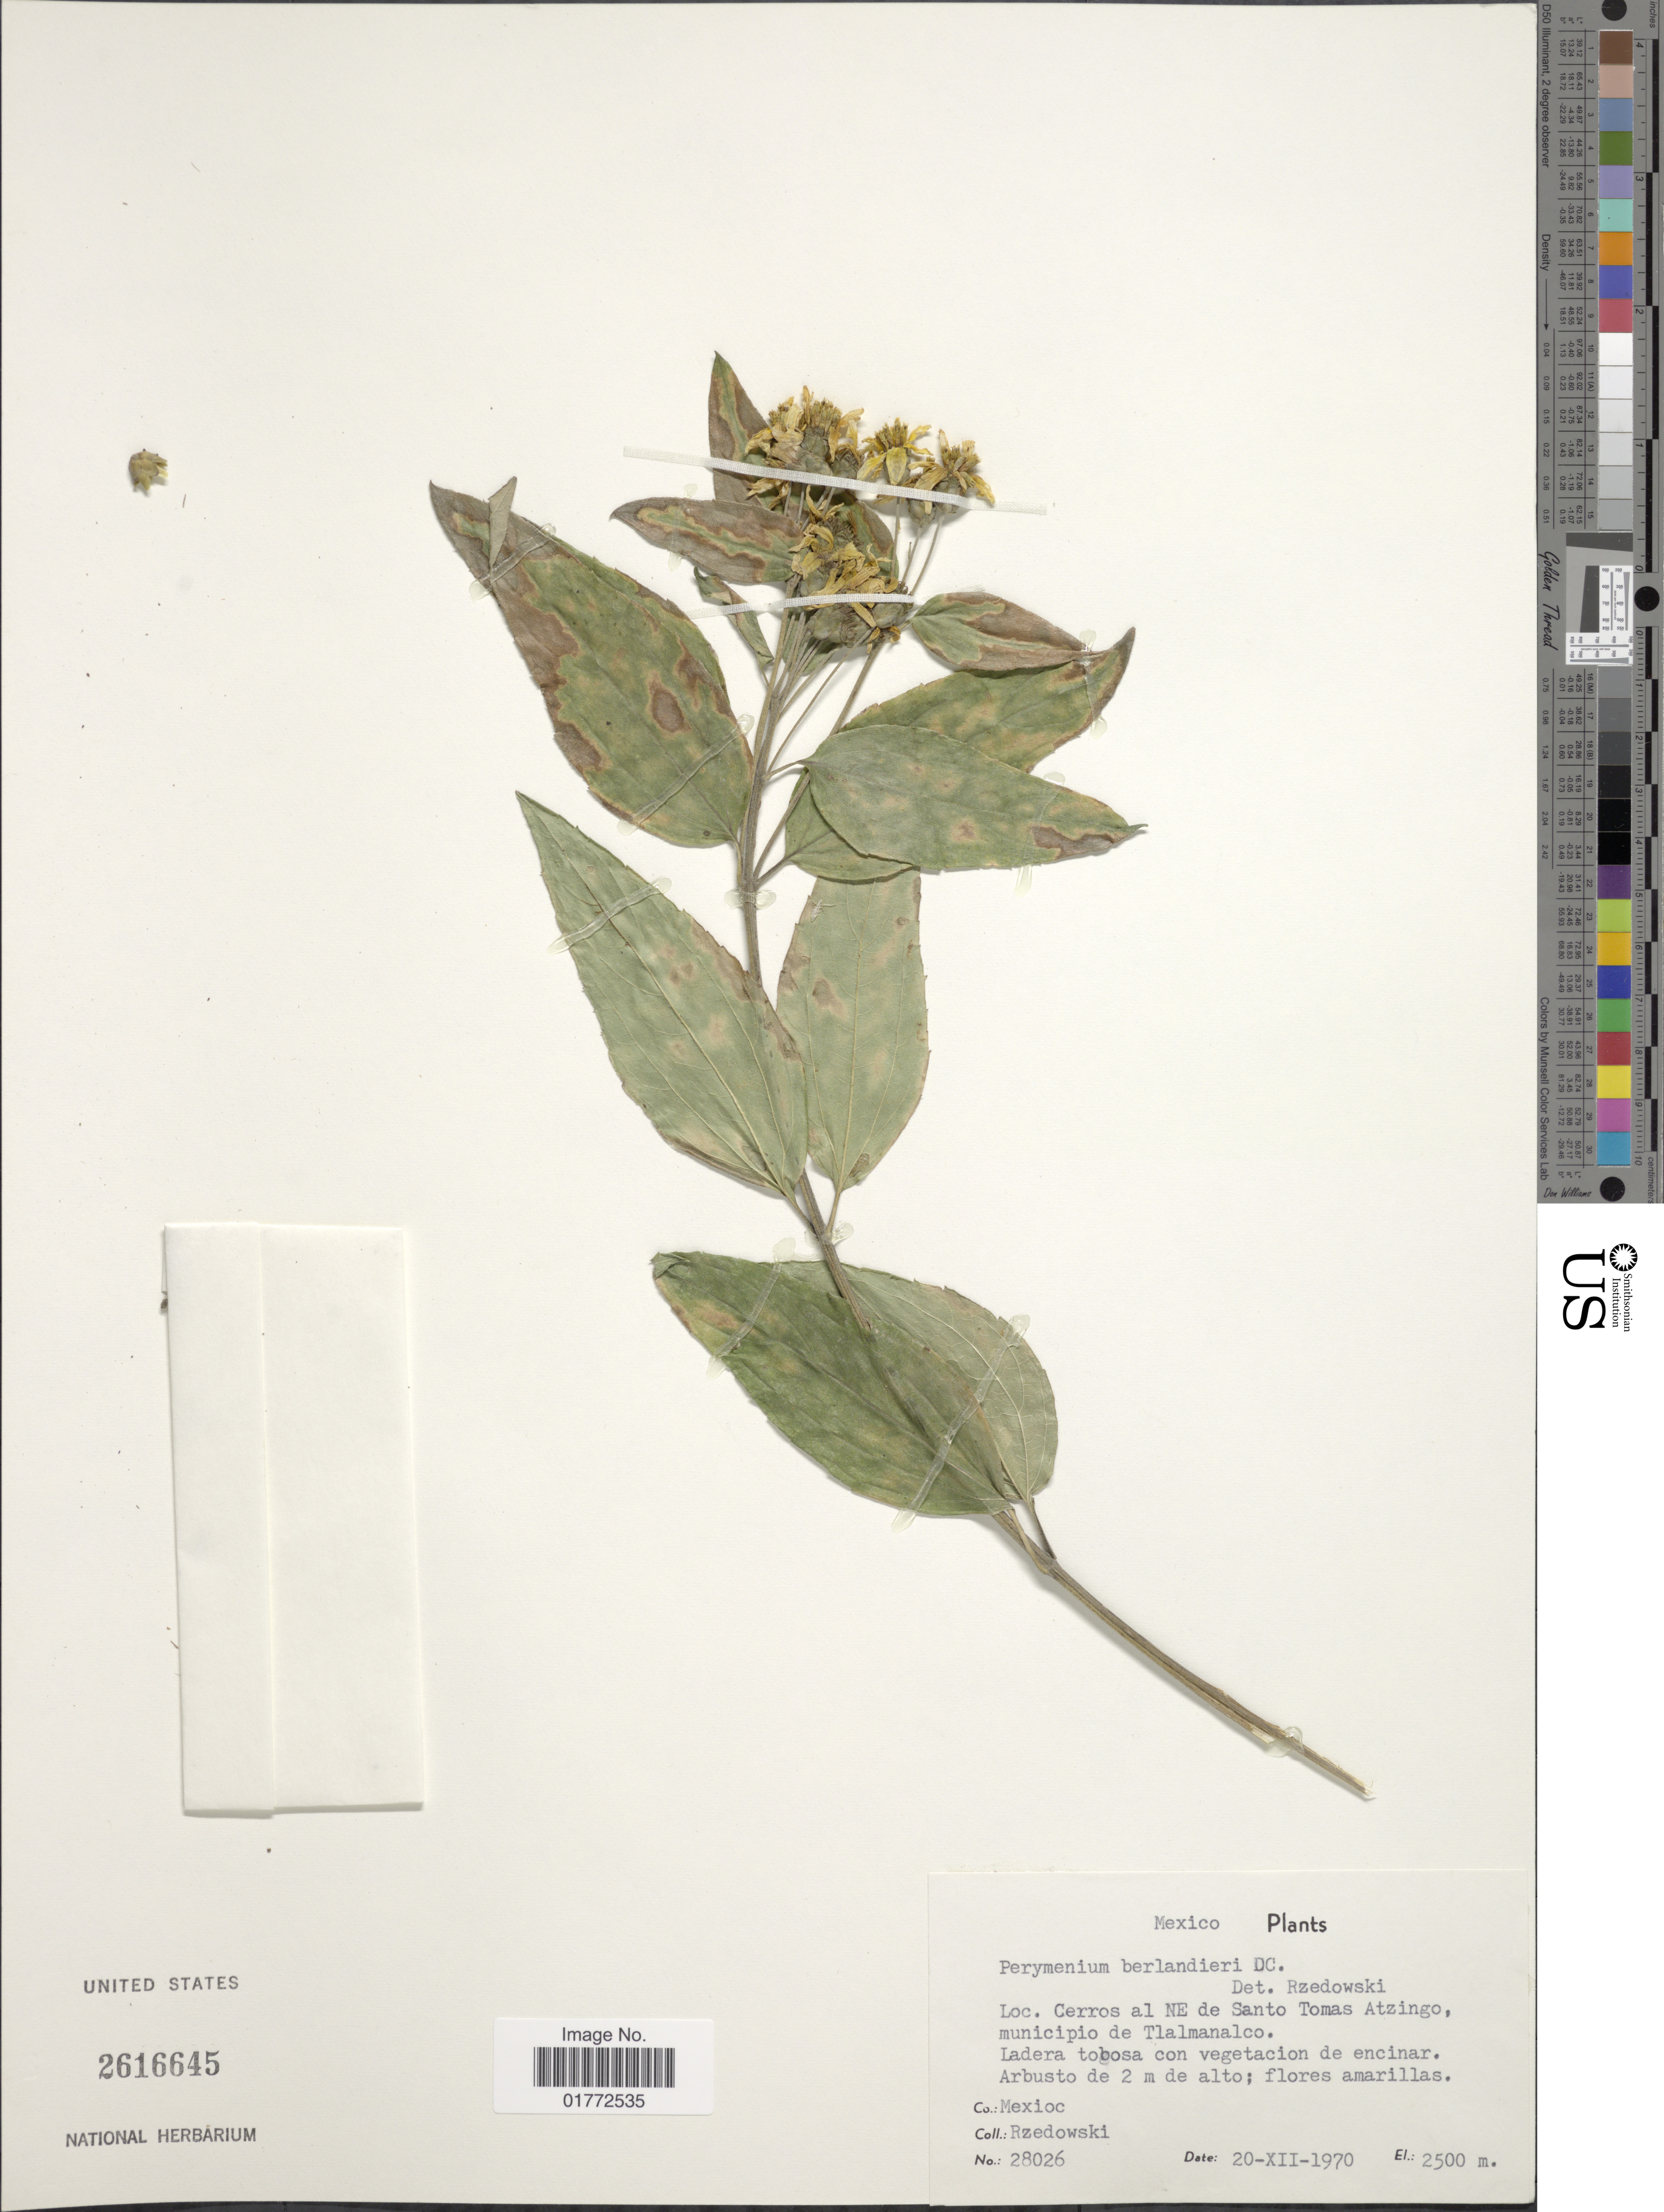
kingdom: Plantae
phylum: Tracheophyta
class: Magnoliopsida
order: Asterales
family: Asteraceae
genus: Perymenium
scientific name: Perymenium berlandieri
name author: DC.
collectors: Rzedowski, --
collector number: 28026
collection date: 1970-12-20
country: Mexico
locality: Cerros al NE de Santo Tomas Atzingo, municipio de Tlalmanalco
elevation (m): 2500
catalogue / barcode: US 2616645